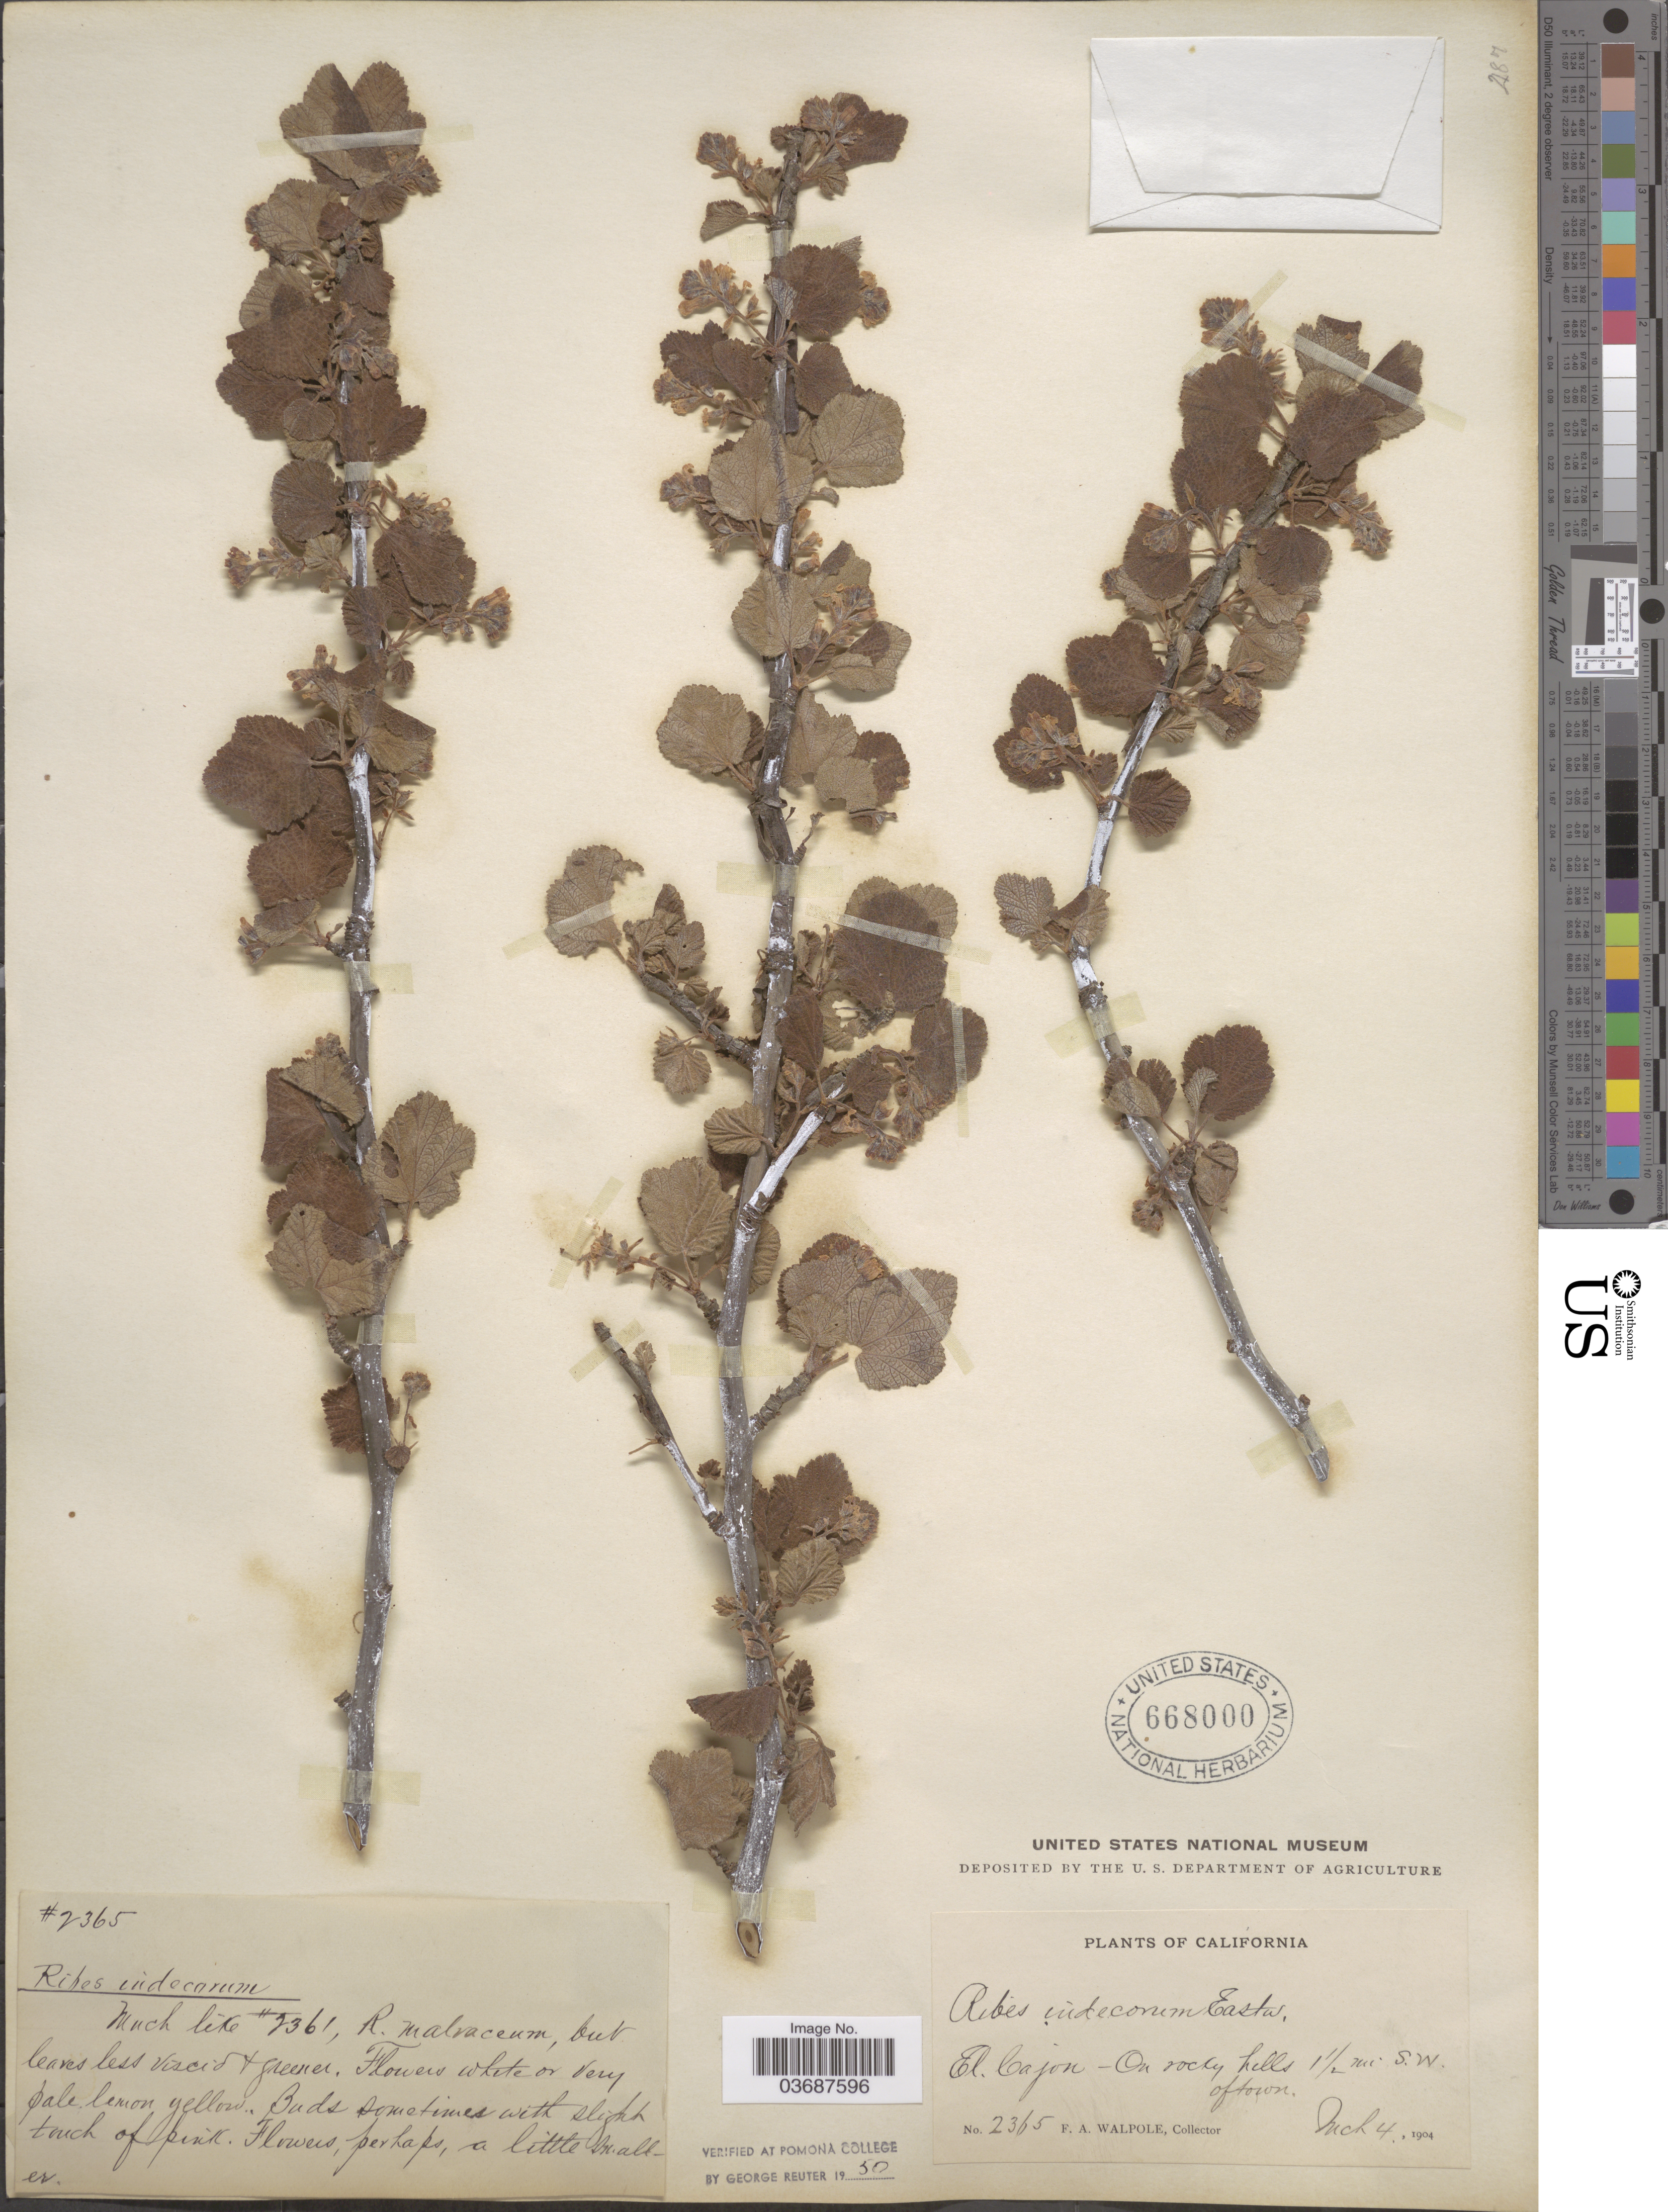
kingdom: Plantae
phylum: Tracheophyta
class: Magnoliopsida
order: Saxifragales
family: Grossulariaceae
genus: Ribes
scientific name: Ribes indecorum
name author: Eastw.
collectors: F. Walpole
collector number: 2365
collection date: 1904-03-04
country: United States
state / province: California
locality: El Cajon -On rocky hills 1½ mi S.W. of town.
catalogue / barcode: US 668000